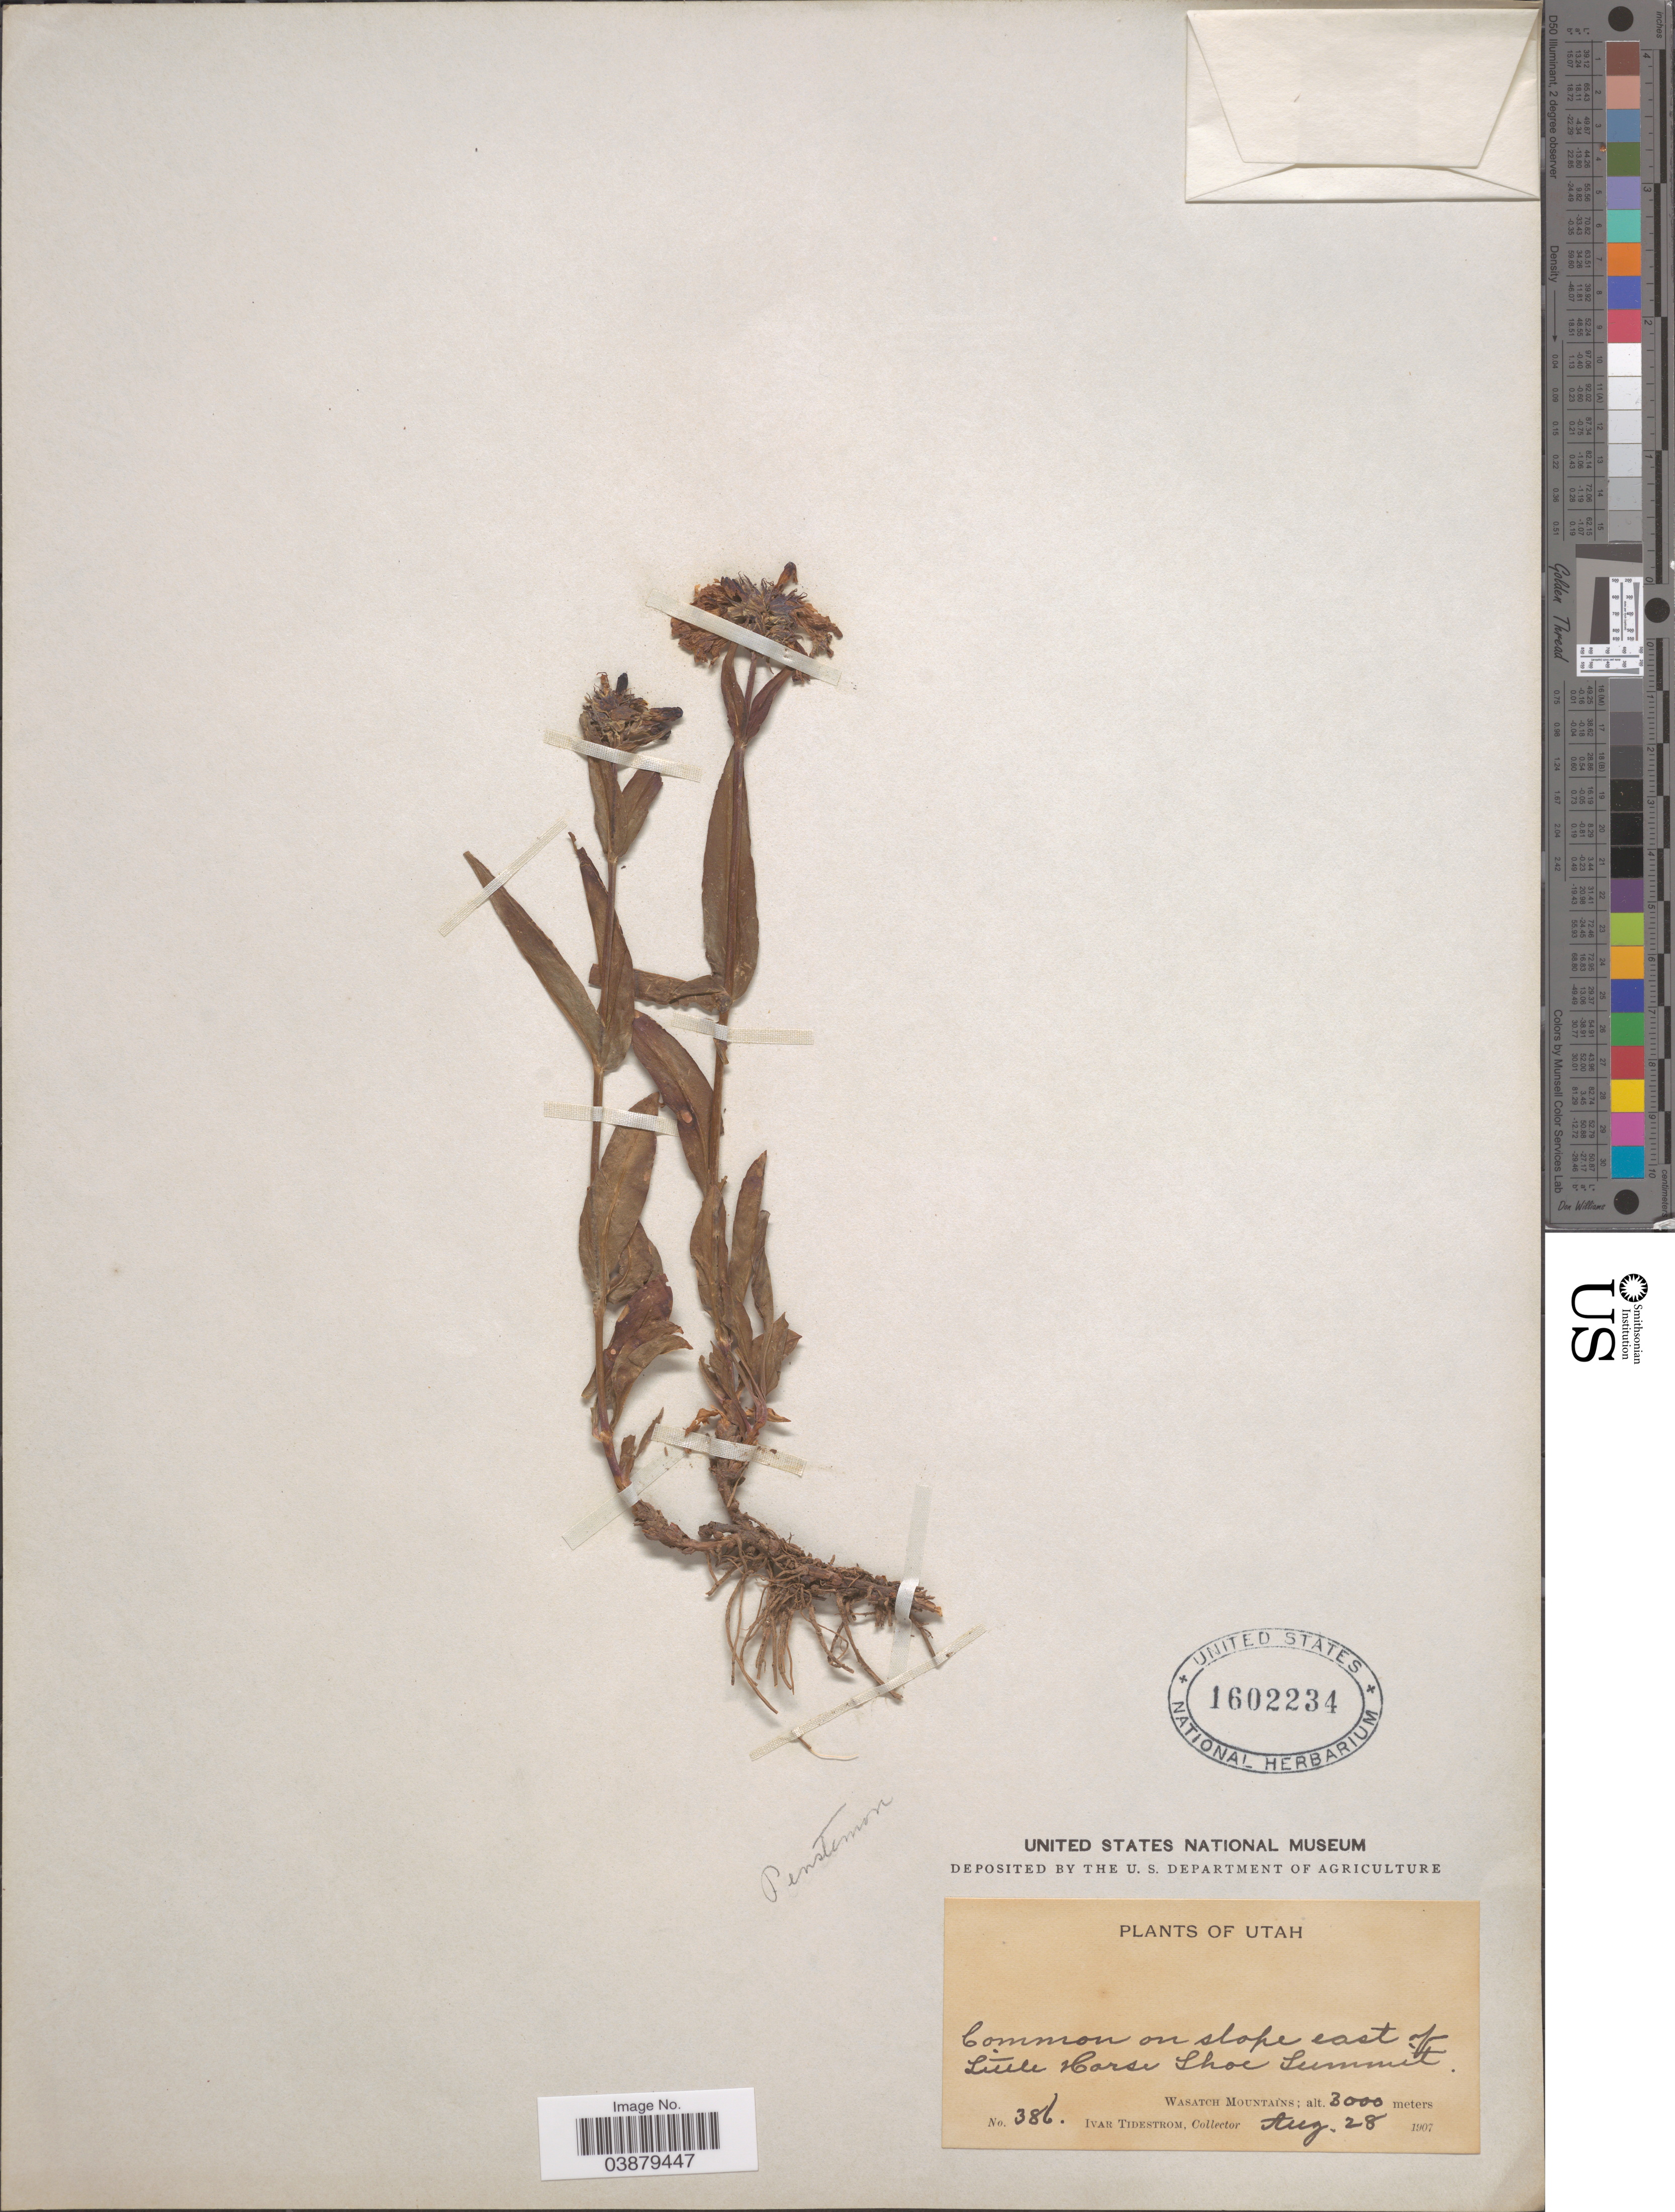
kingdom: Plantae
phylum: Tracheophyta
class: Magnoliopsida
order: Lamiales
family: Plantaginaceae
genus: Penstemon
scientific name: Penstemon sp.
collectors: I. F. Tidestrom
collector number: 386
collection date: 1907-08-28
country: United States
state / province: Utah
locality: Common on slope east of Little Horse Shoe Summit. Wasatch Mountains.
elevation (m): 3000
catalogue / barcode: US 1602234